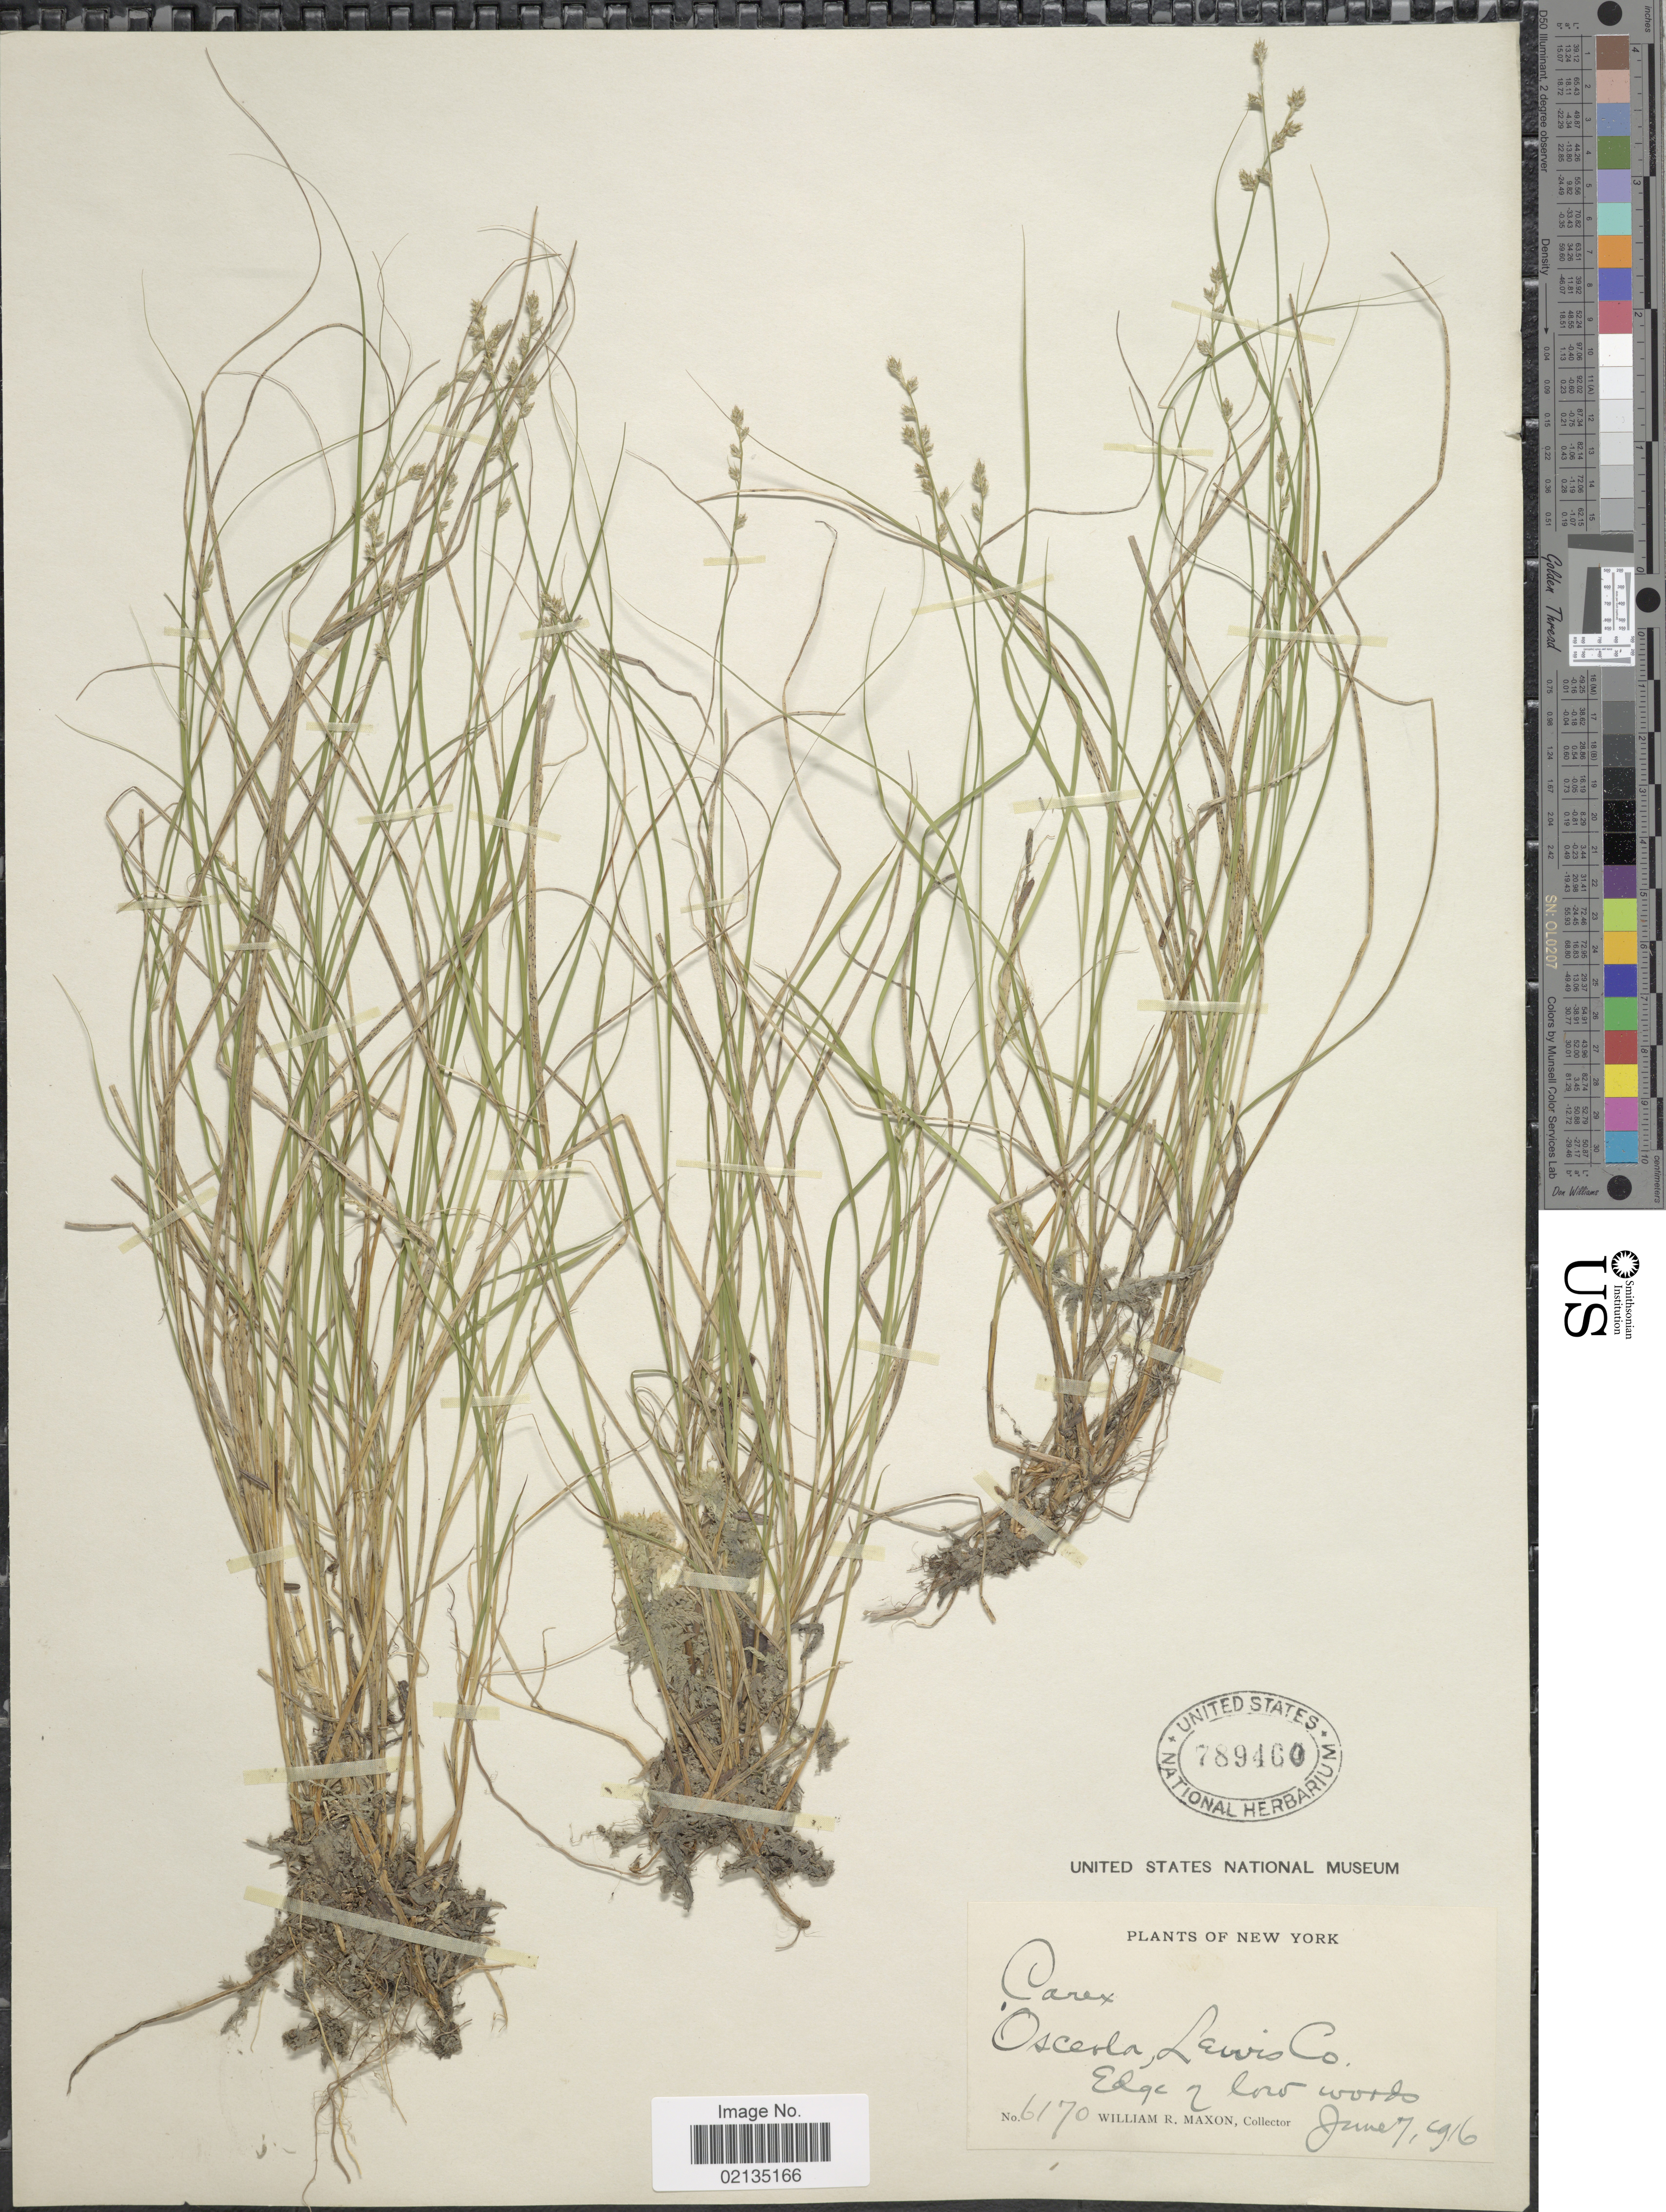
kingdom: Plantae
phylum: Tracheophyta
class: Liliopsida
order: Poales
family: Cyperaceae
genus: Carex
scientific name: Carex sterilis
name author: Willd.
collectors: W. R. Maxon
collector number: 6170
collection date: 1916-06-07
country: United States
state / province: New York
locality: New York, Edge of low woods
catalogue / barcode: US 789460